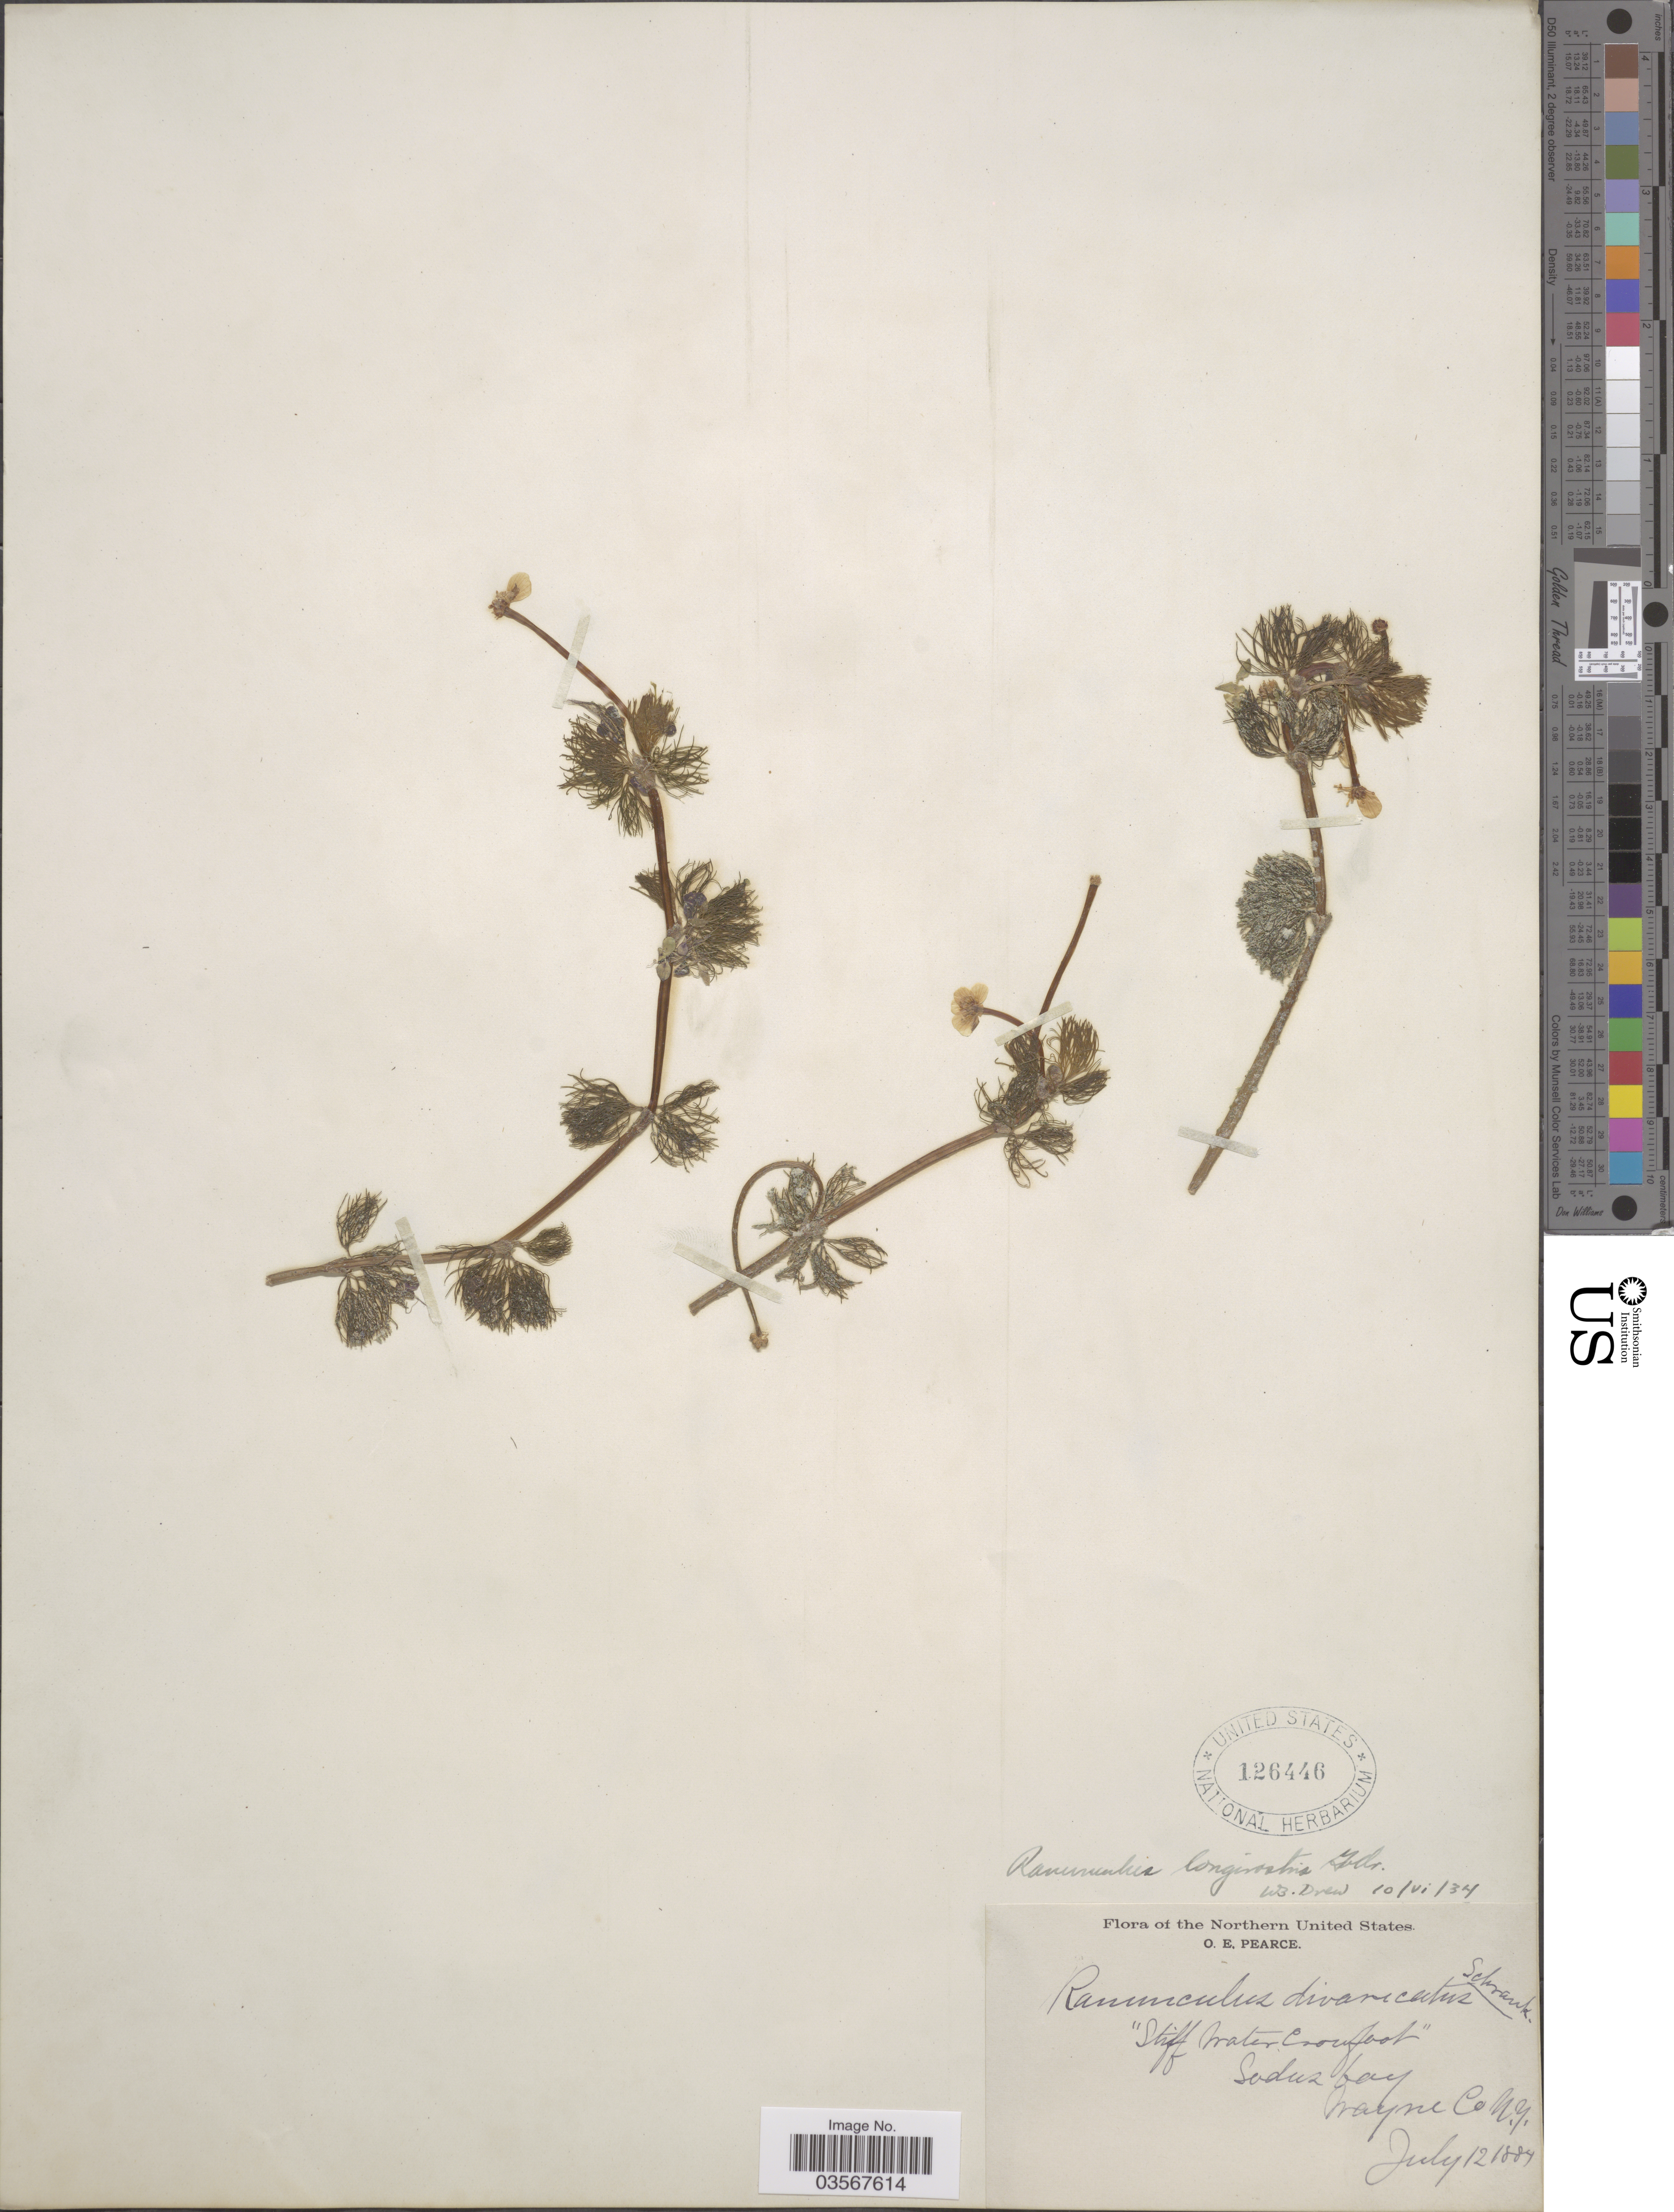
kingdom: Plantae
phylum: Tracheophyta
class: Magnoliopsida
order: Ranunculales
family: Ranunculaceae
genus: Ranunculus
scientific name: Ranunculus longirostris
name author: Godr.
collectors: O. E. Pearce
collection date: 1884-07-12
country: United States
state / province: New York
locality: Northern United States. Sodus bay. Wayne Co.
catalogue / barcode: US 126446